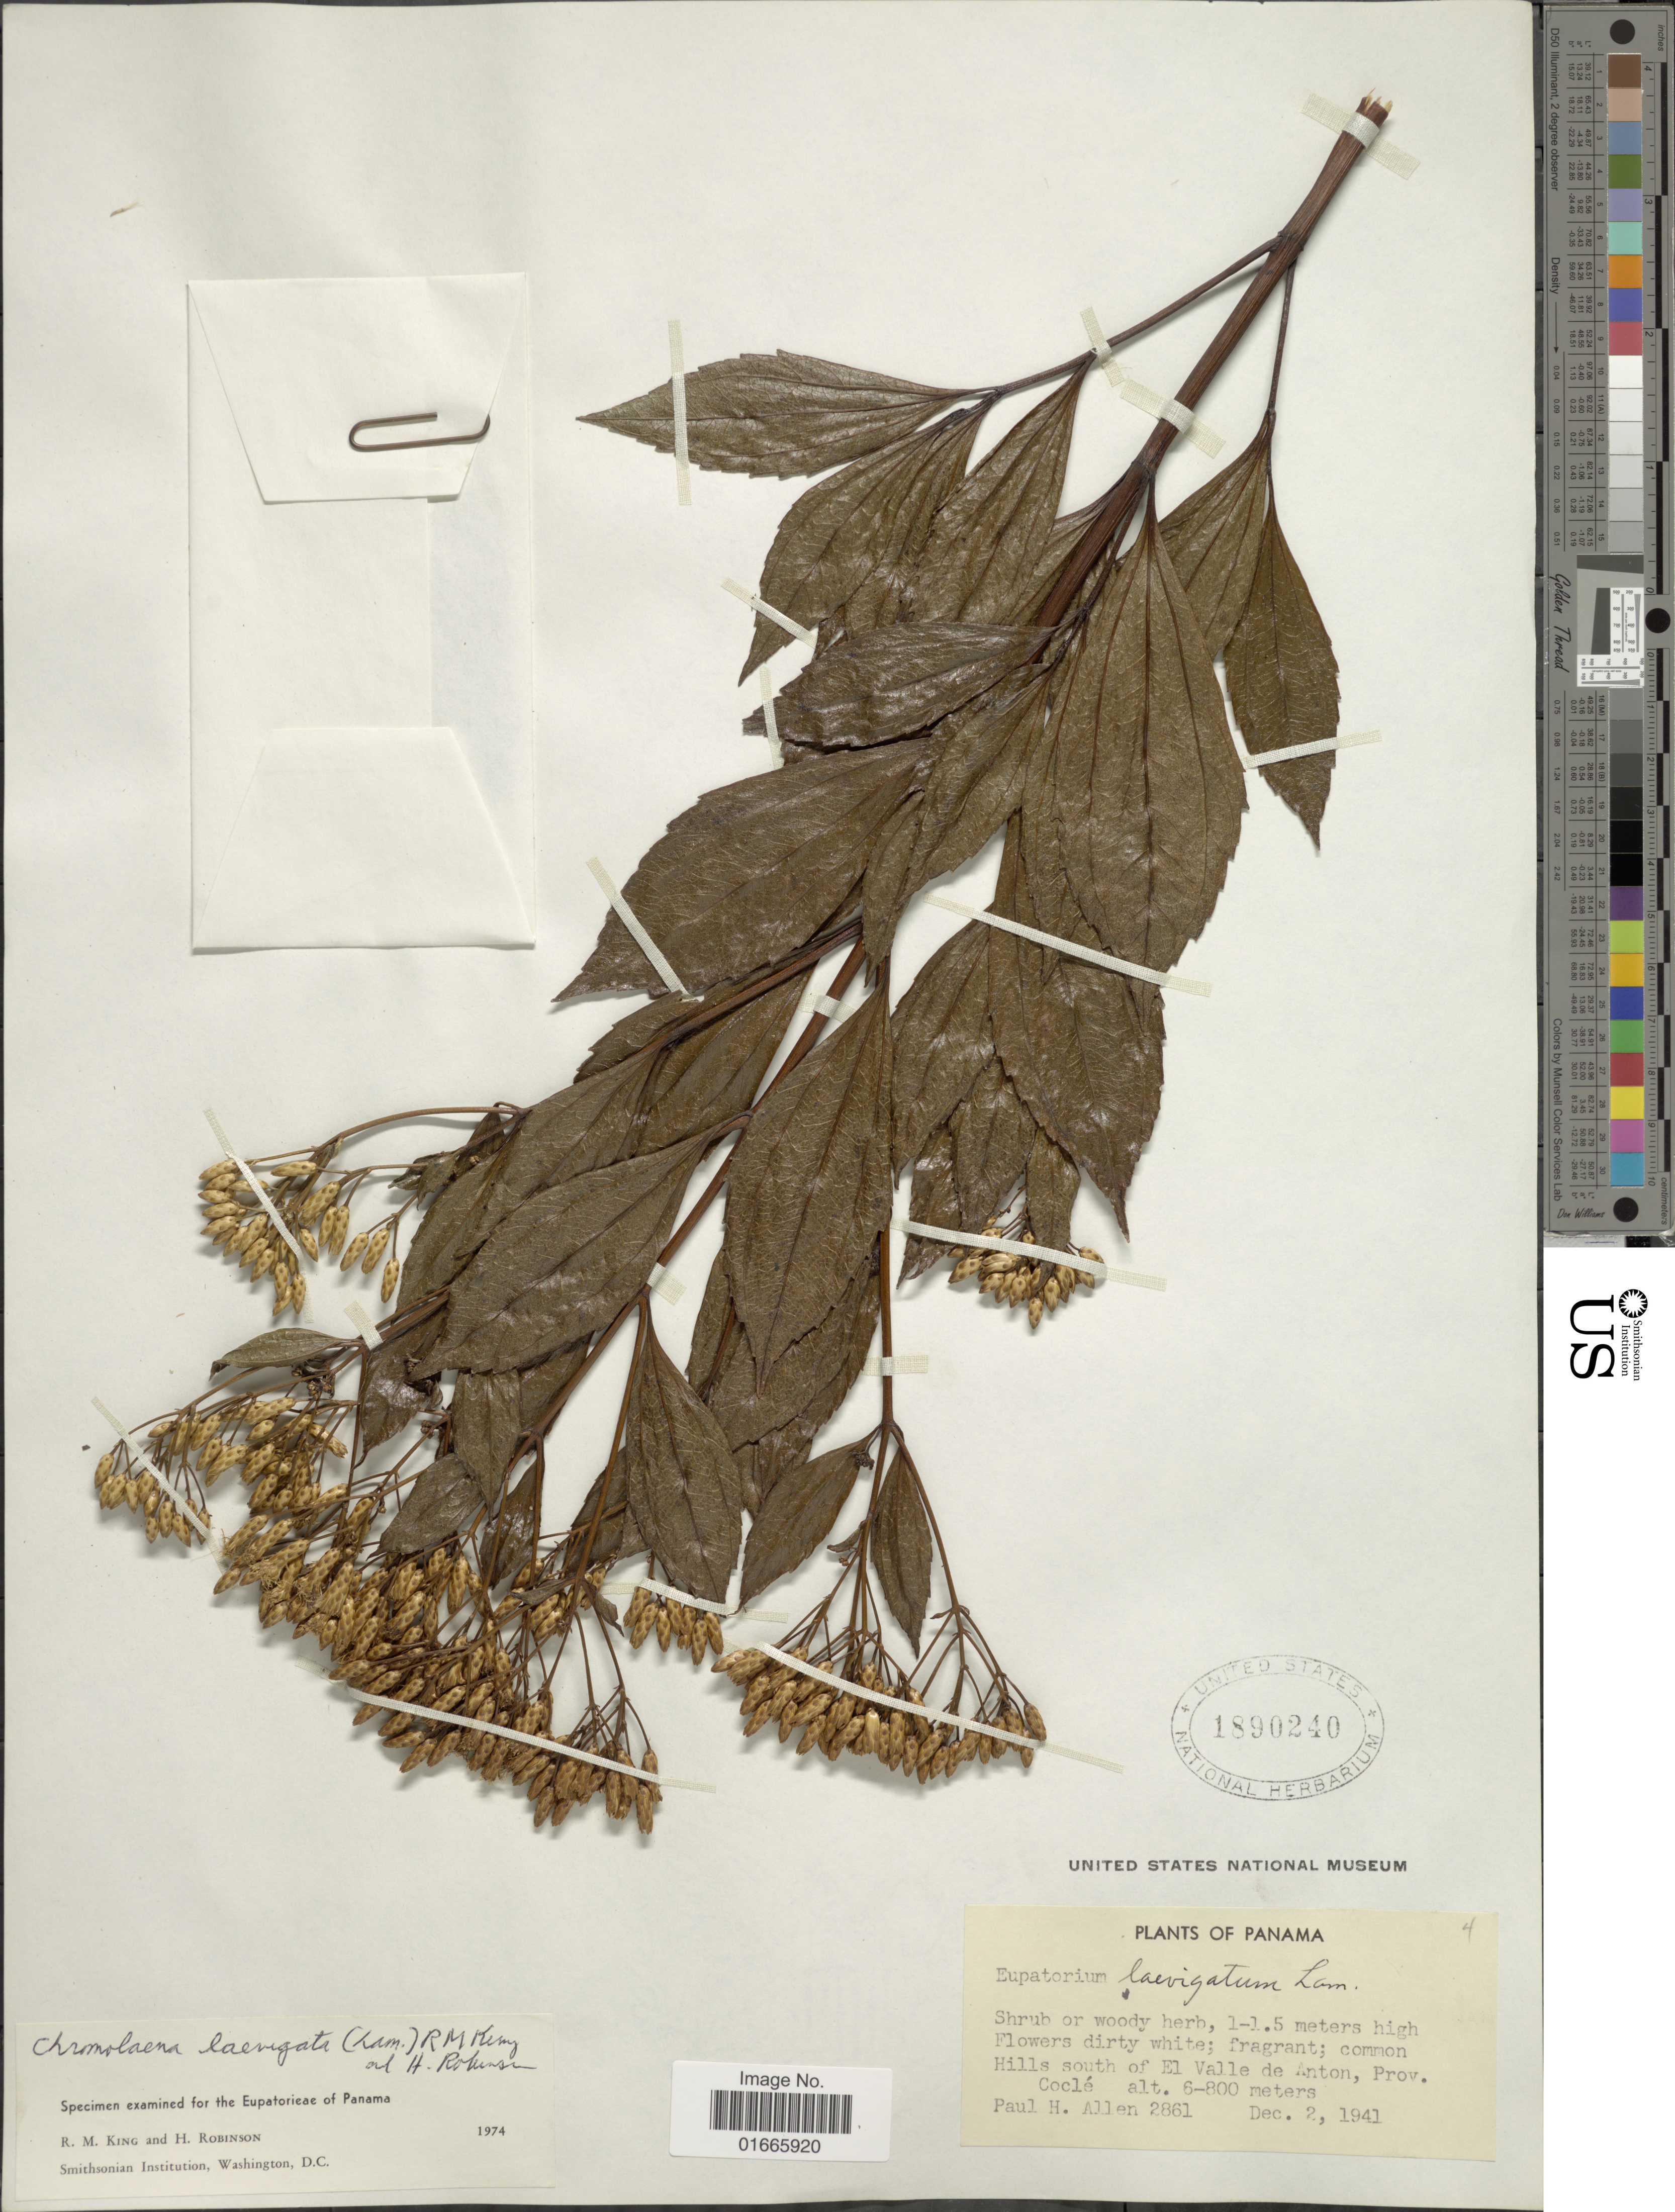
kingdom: Plantae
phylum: Tracheophyta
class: Magnoliopsida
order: Asterales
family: Asteraceae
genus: Chromolaena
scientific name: Chromolaena laevigata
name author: (Lam.) R.M. King & H. Rob.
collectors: P. H. Allen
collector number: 2861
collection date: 1941-12-02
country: Panama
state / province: Coclé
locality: Hills South of El Valle de Anton, Prov. Cocle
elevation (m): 600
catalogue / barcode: US 1890240